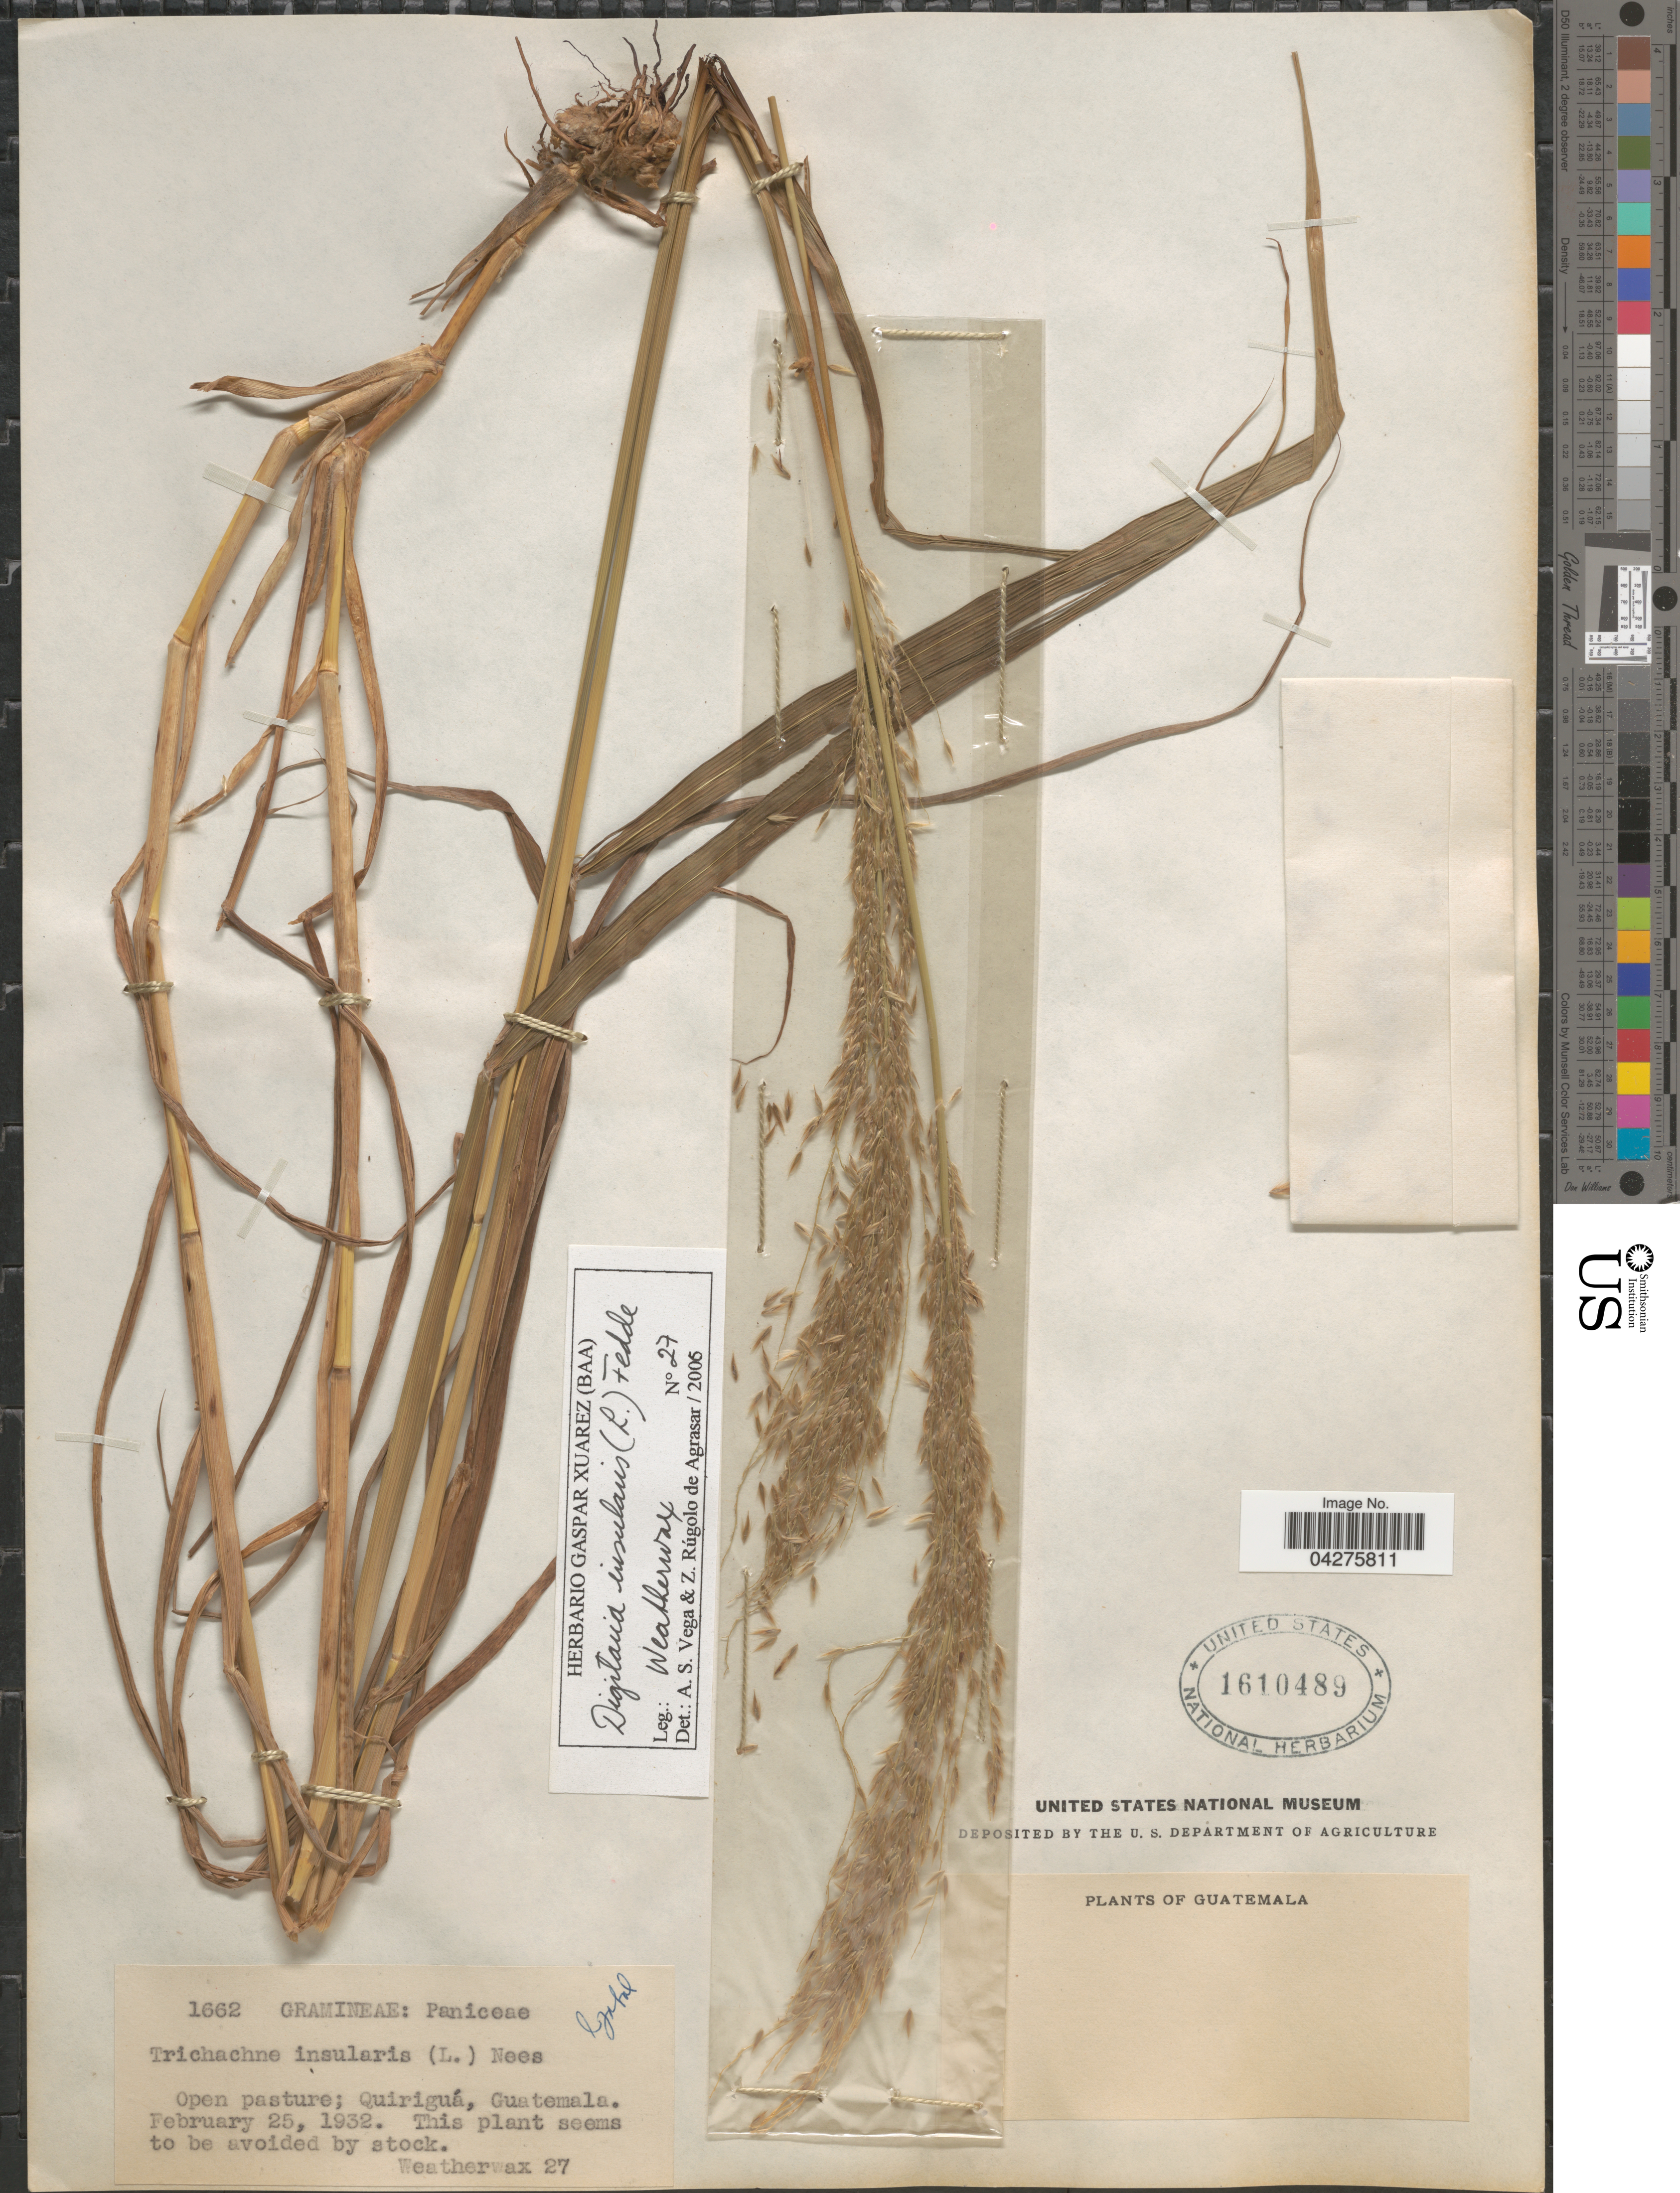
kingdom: Plantae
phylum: Tracheophyta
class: Liliopsida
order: Poales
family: Poaceae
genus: Digitaria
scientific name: Digitaria insularis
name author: (L.) Fedde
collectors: -. Weatherwax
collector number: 27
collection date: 1932-02-25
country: Guatemala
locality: Open pasture; Quiriguá.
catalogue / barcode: US 1610489